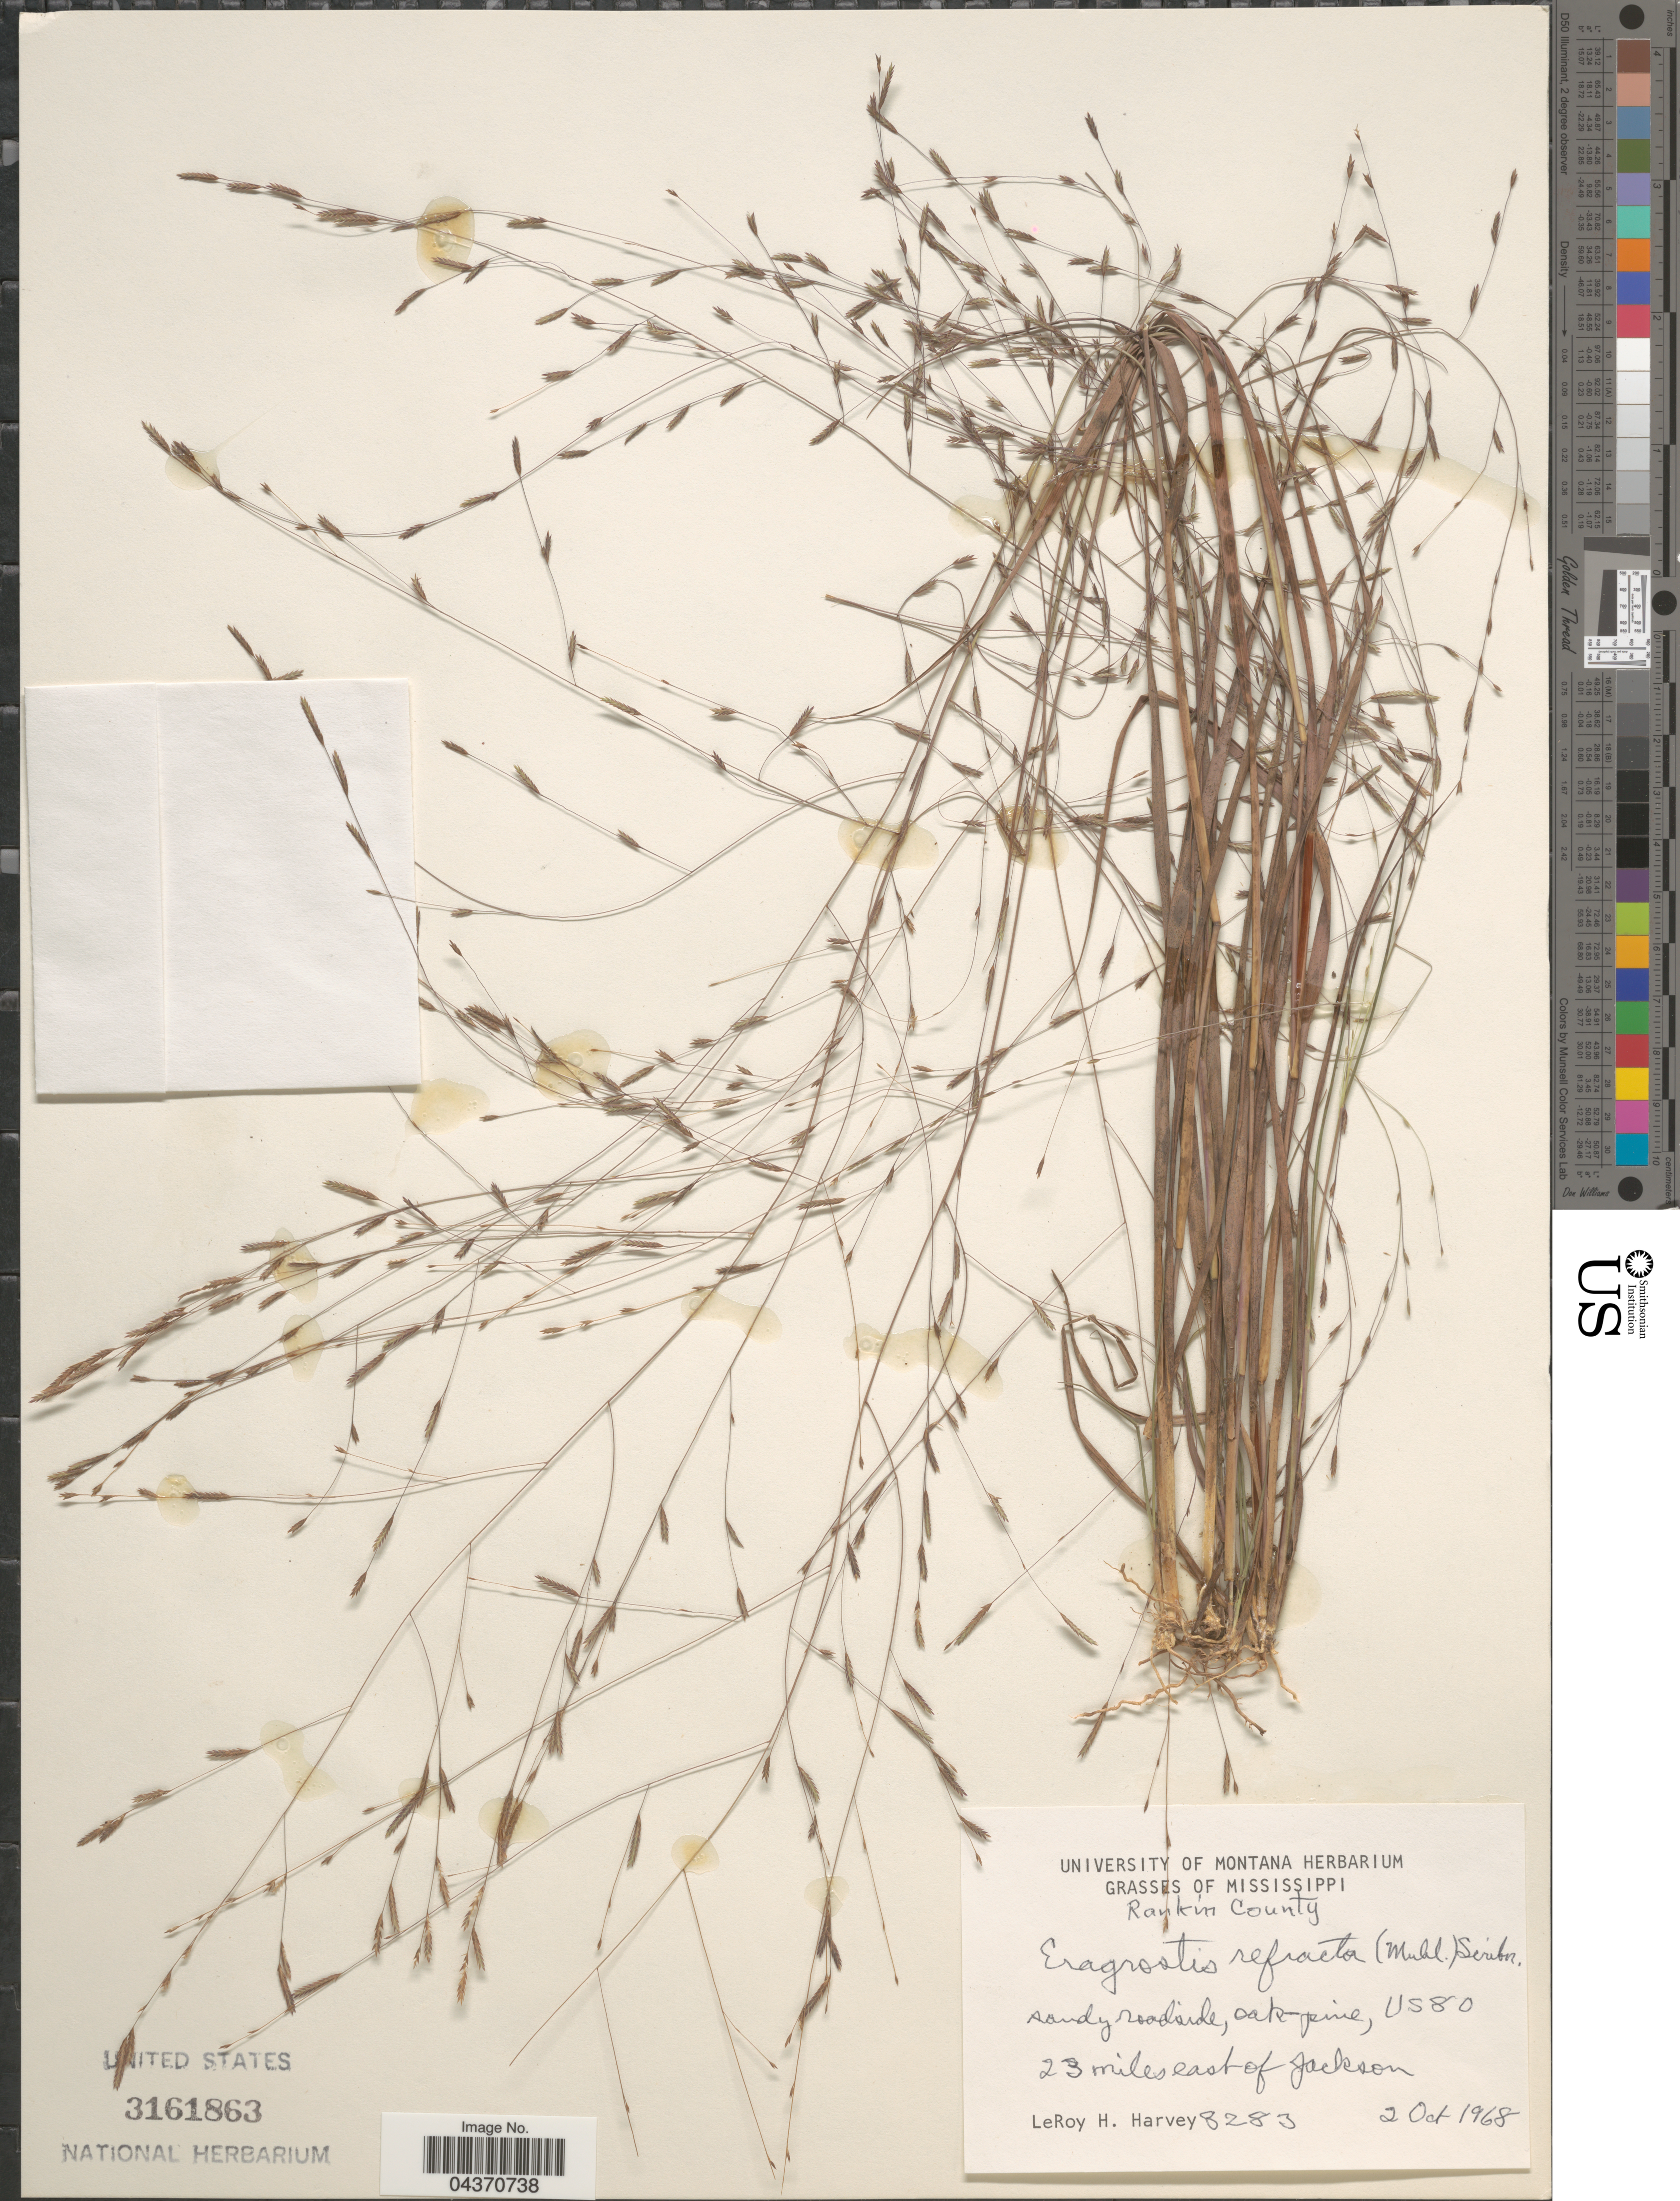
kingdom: Plantae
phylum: Tracheophyta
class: Liliopsida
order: Poales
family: Poaceae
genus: Eragrostis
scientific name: Eragrostis refracta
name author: (Muhl.) Scribn.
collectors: L. H. Harvey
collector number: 8283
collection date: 1968-10-02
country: United States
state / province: Mississippi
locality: Rankin County. Sandy roadside, oak-pine, US80. 23 miles east of Jackson.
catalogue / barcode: US 3161863